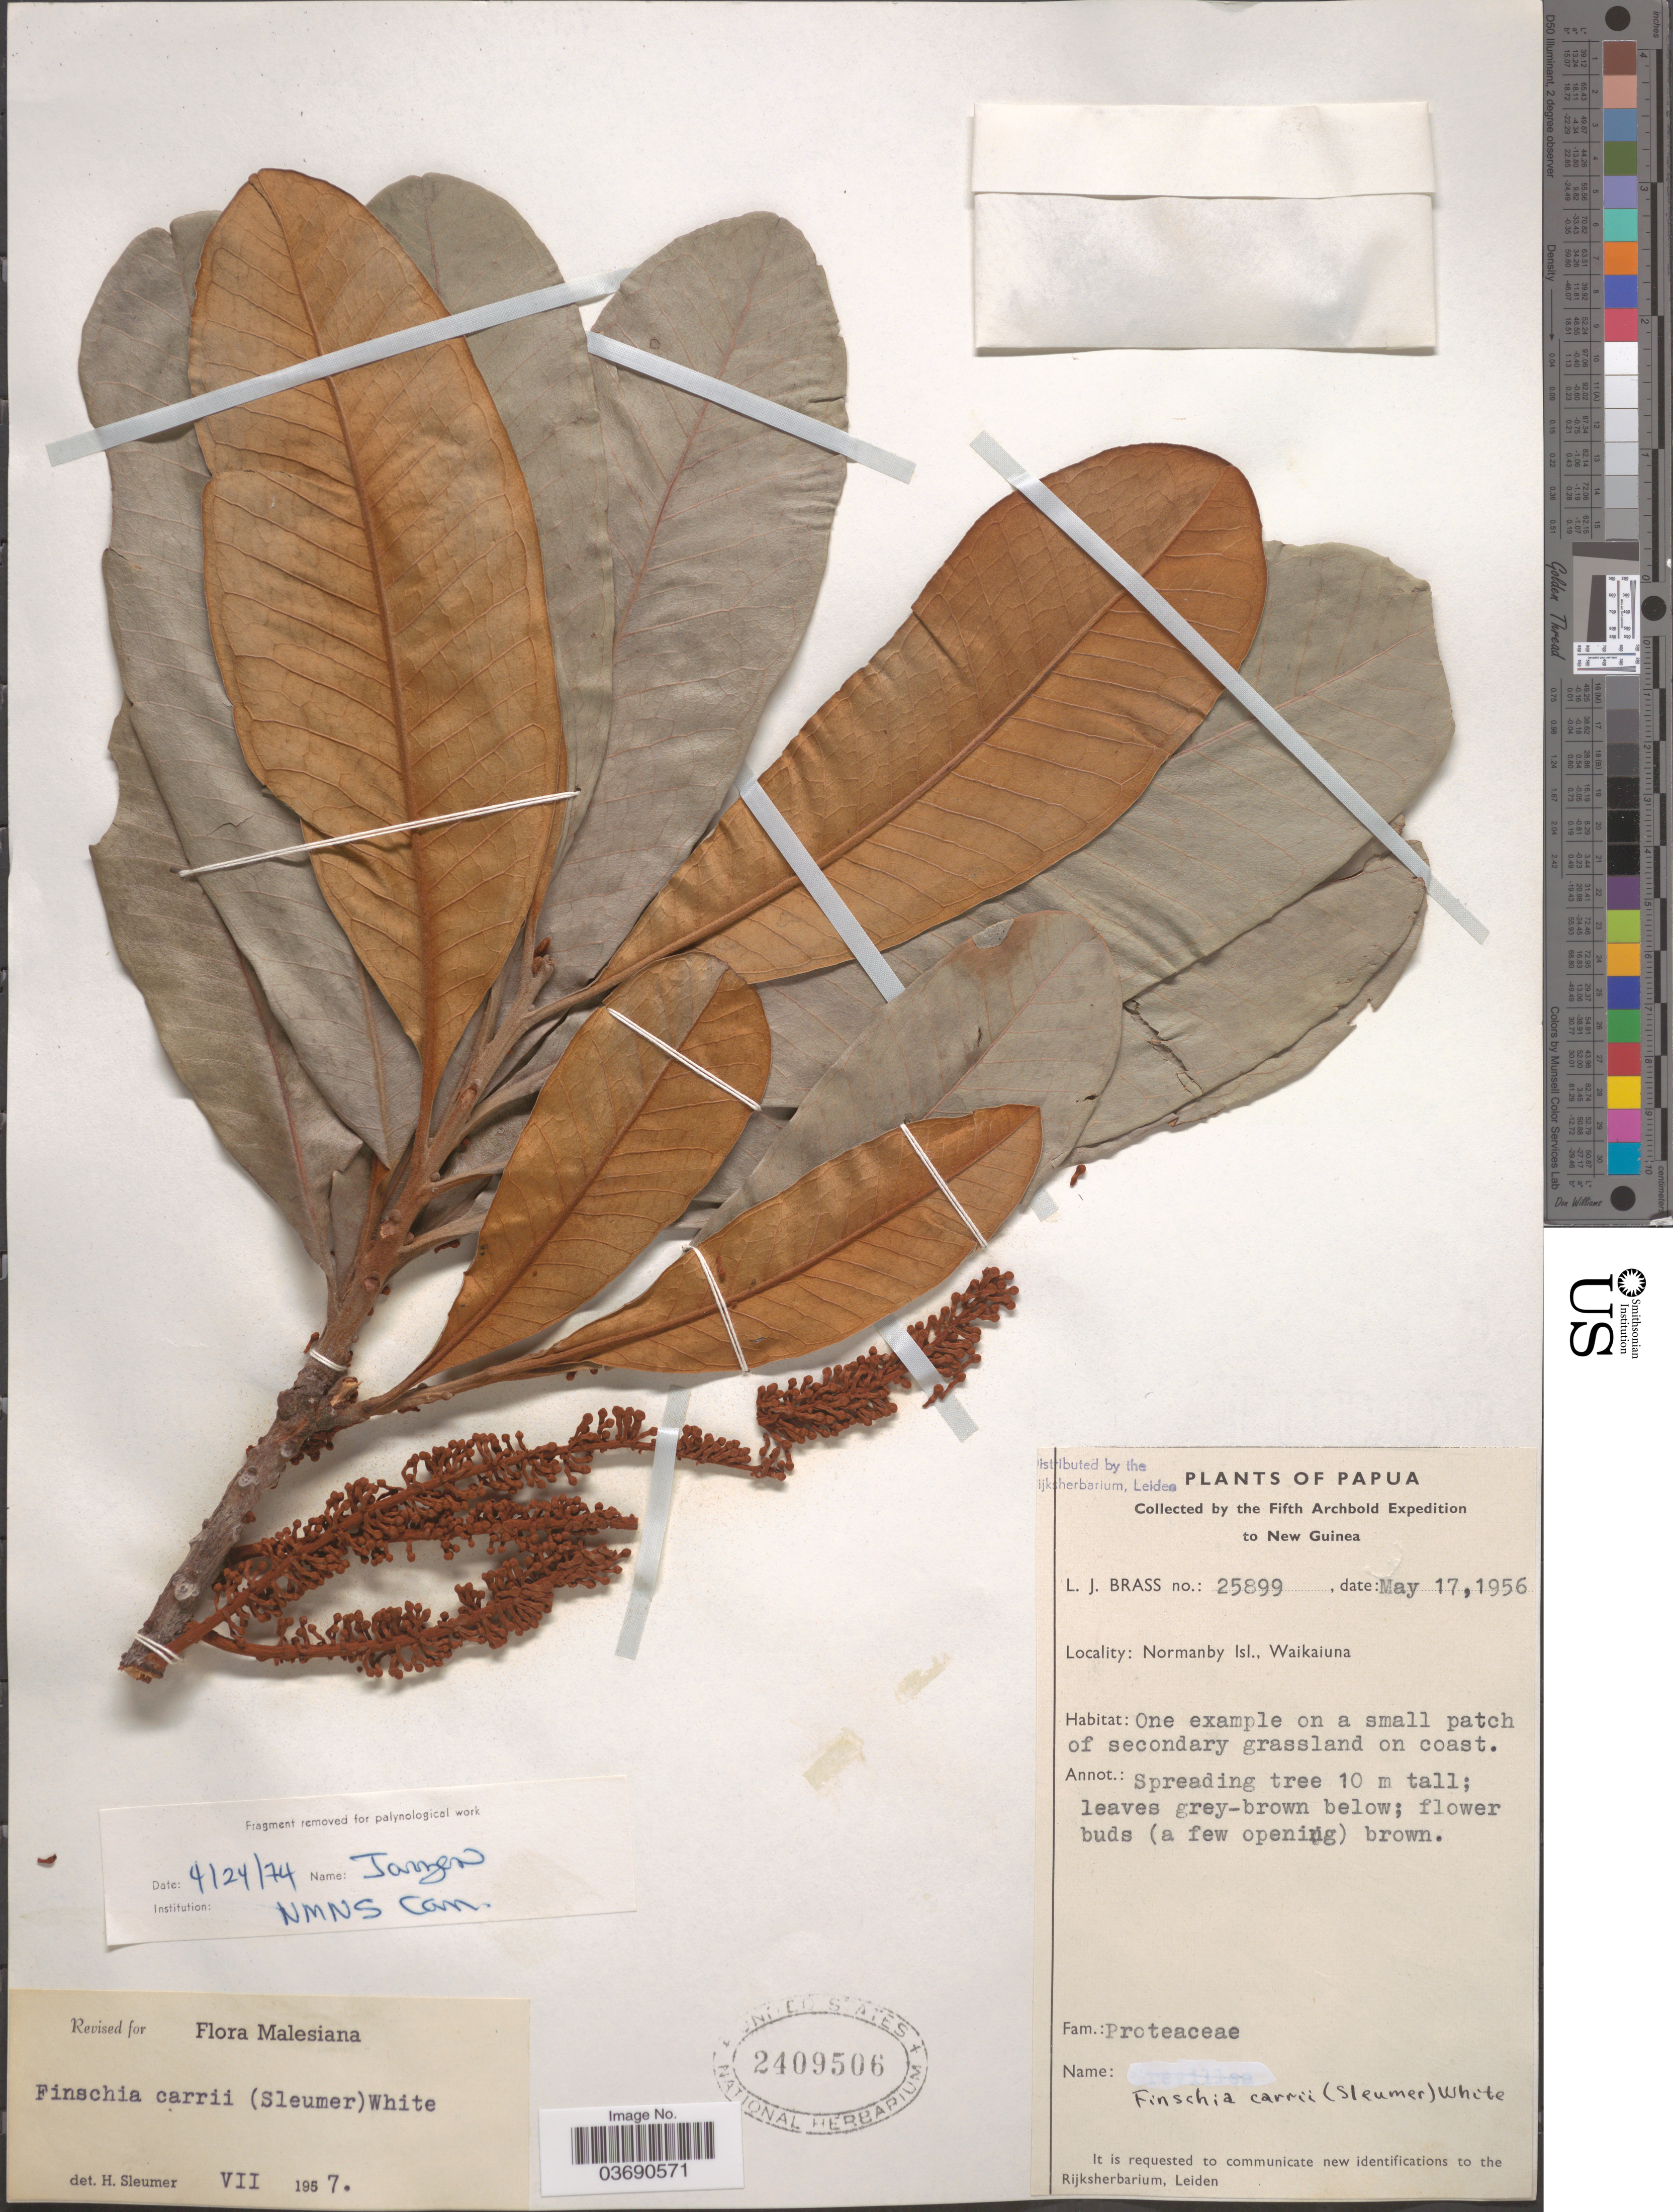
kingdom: Plantae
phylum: Tracheophyta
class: Magnoliopsida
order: Proteales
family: Proteaceae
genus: Finschia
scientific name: Finschia carrii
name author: (Sleumer) C.T. White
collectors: L. J. Brass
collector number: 25899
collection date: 1956-05-17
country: Papua New Guinea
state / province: Milne Bay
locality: Papua. New Guinea. Normanby Isl., Waikaiuna.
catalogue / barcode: US 2409506